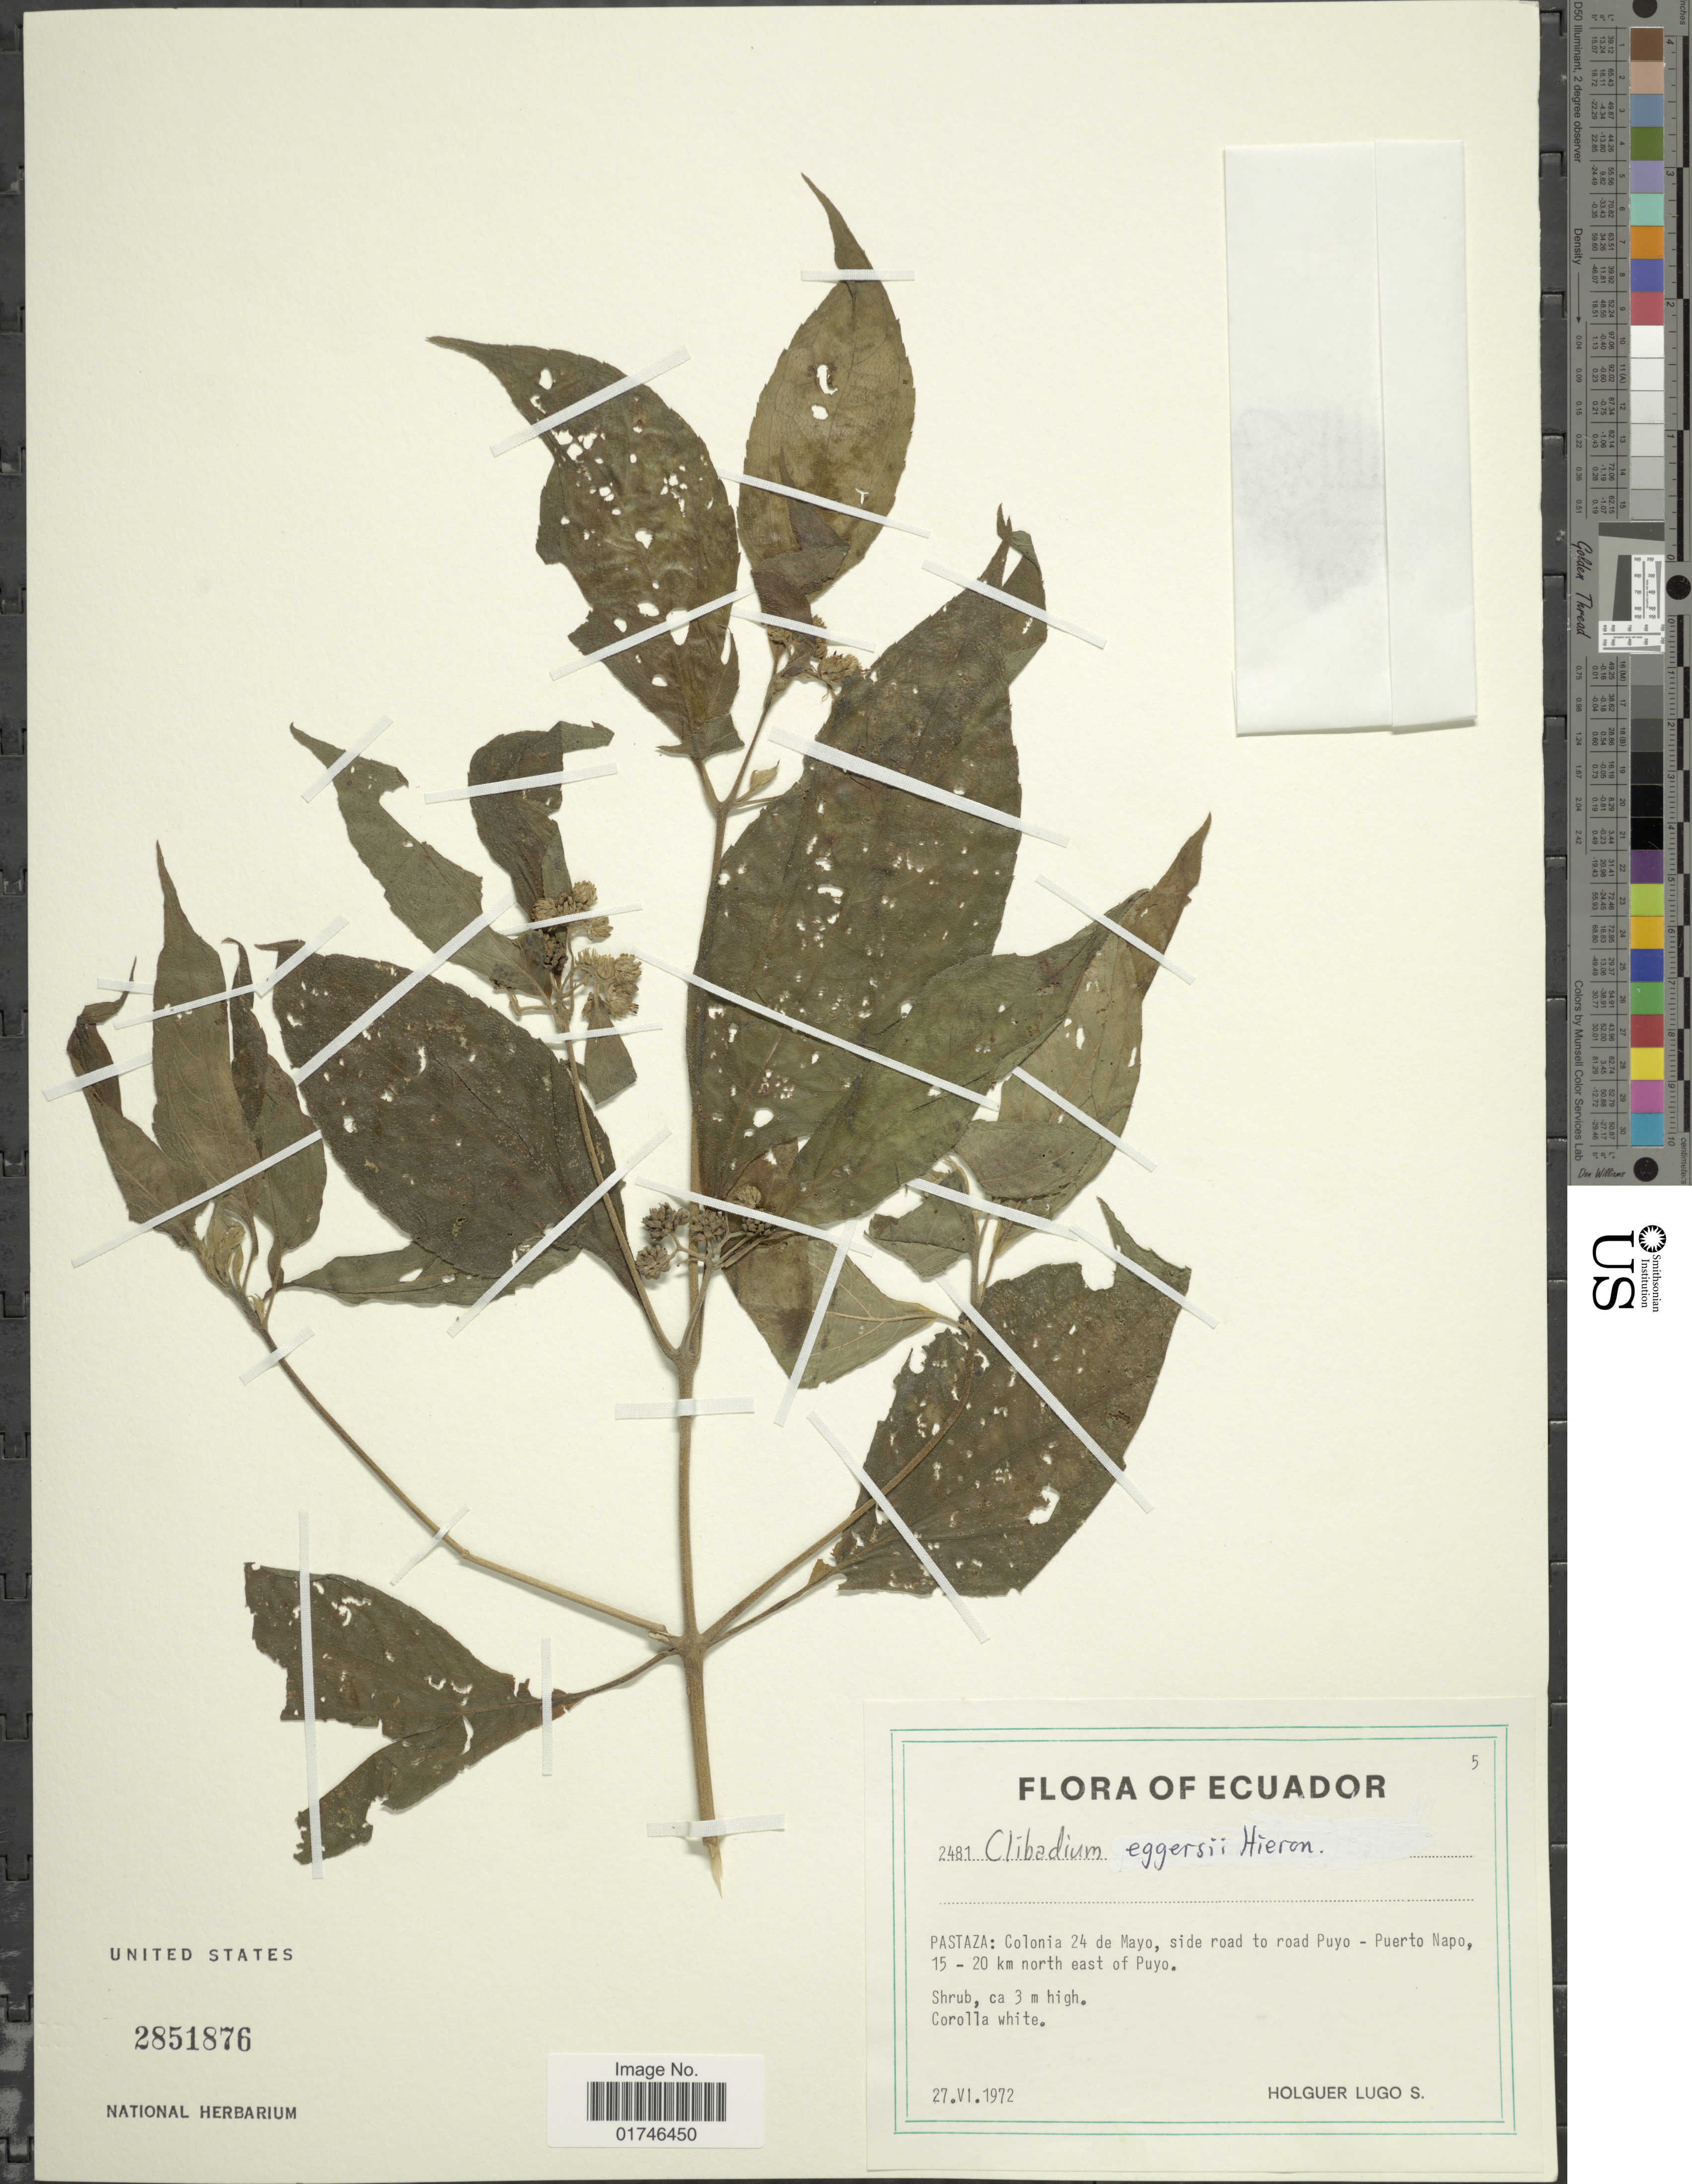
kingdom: Plantae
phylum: Tracheophyta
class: Magnoliopsida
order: Asterales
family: Asteraceae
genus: Clibadium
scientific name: Clibadium eggersii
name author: Hieron.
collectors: H. Lugo S.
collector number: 2481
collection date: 1972-06-27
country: Ecuador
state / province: Pastaza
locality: Pastaza: Colonia 24 de Mayo, side road to road Puyo - Puerto Napo. 15 km 20 km north east of Puyo.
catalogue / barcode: US 2851876